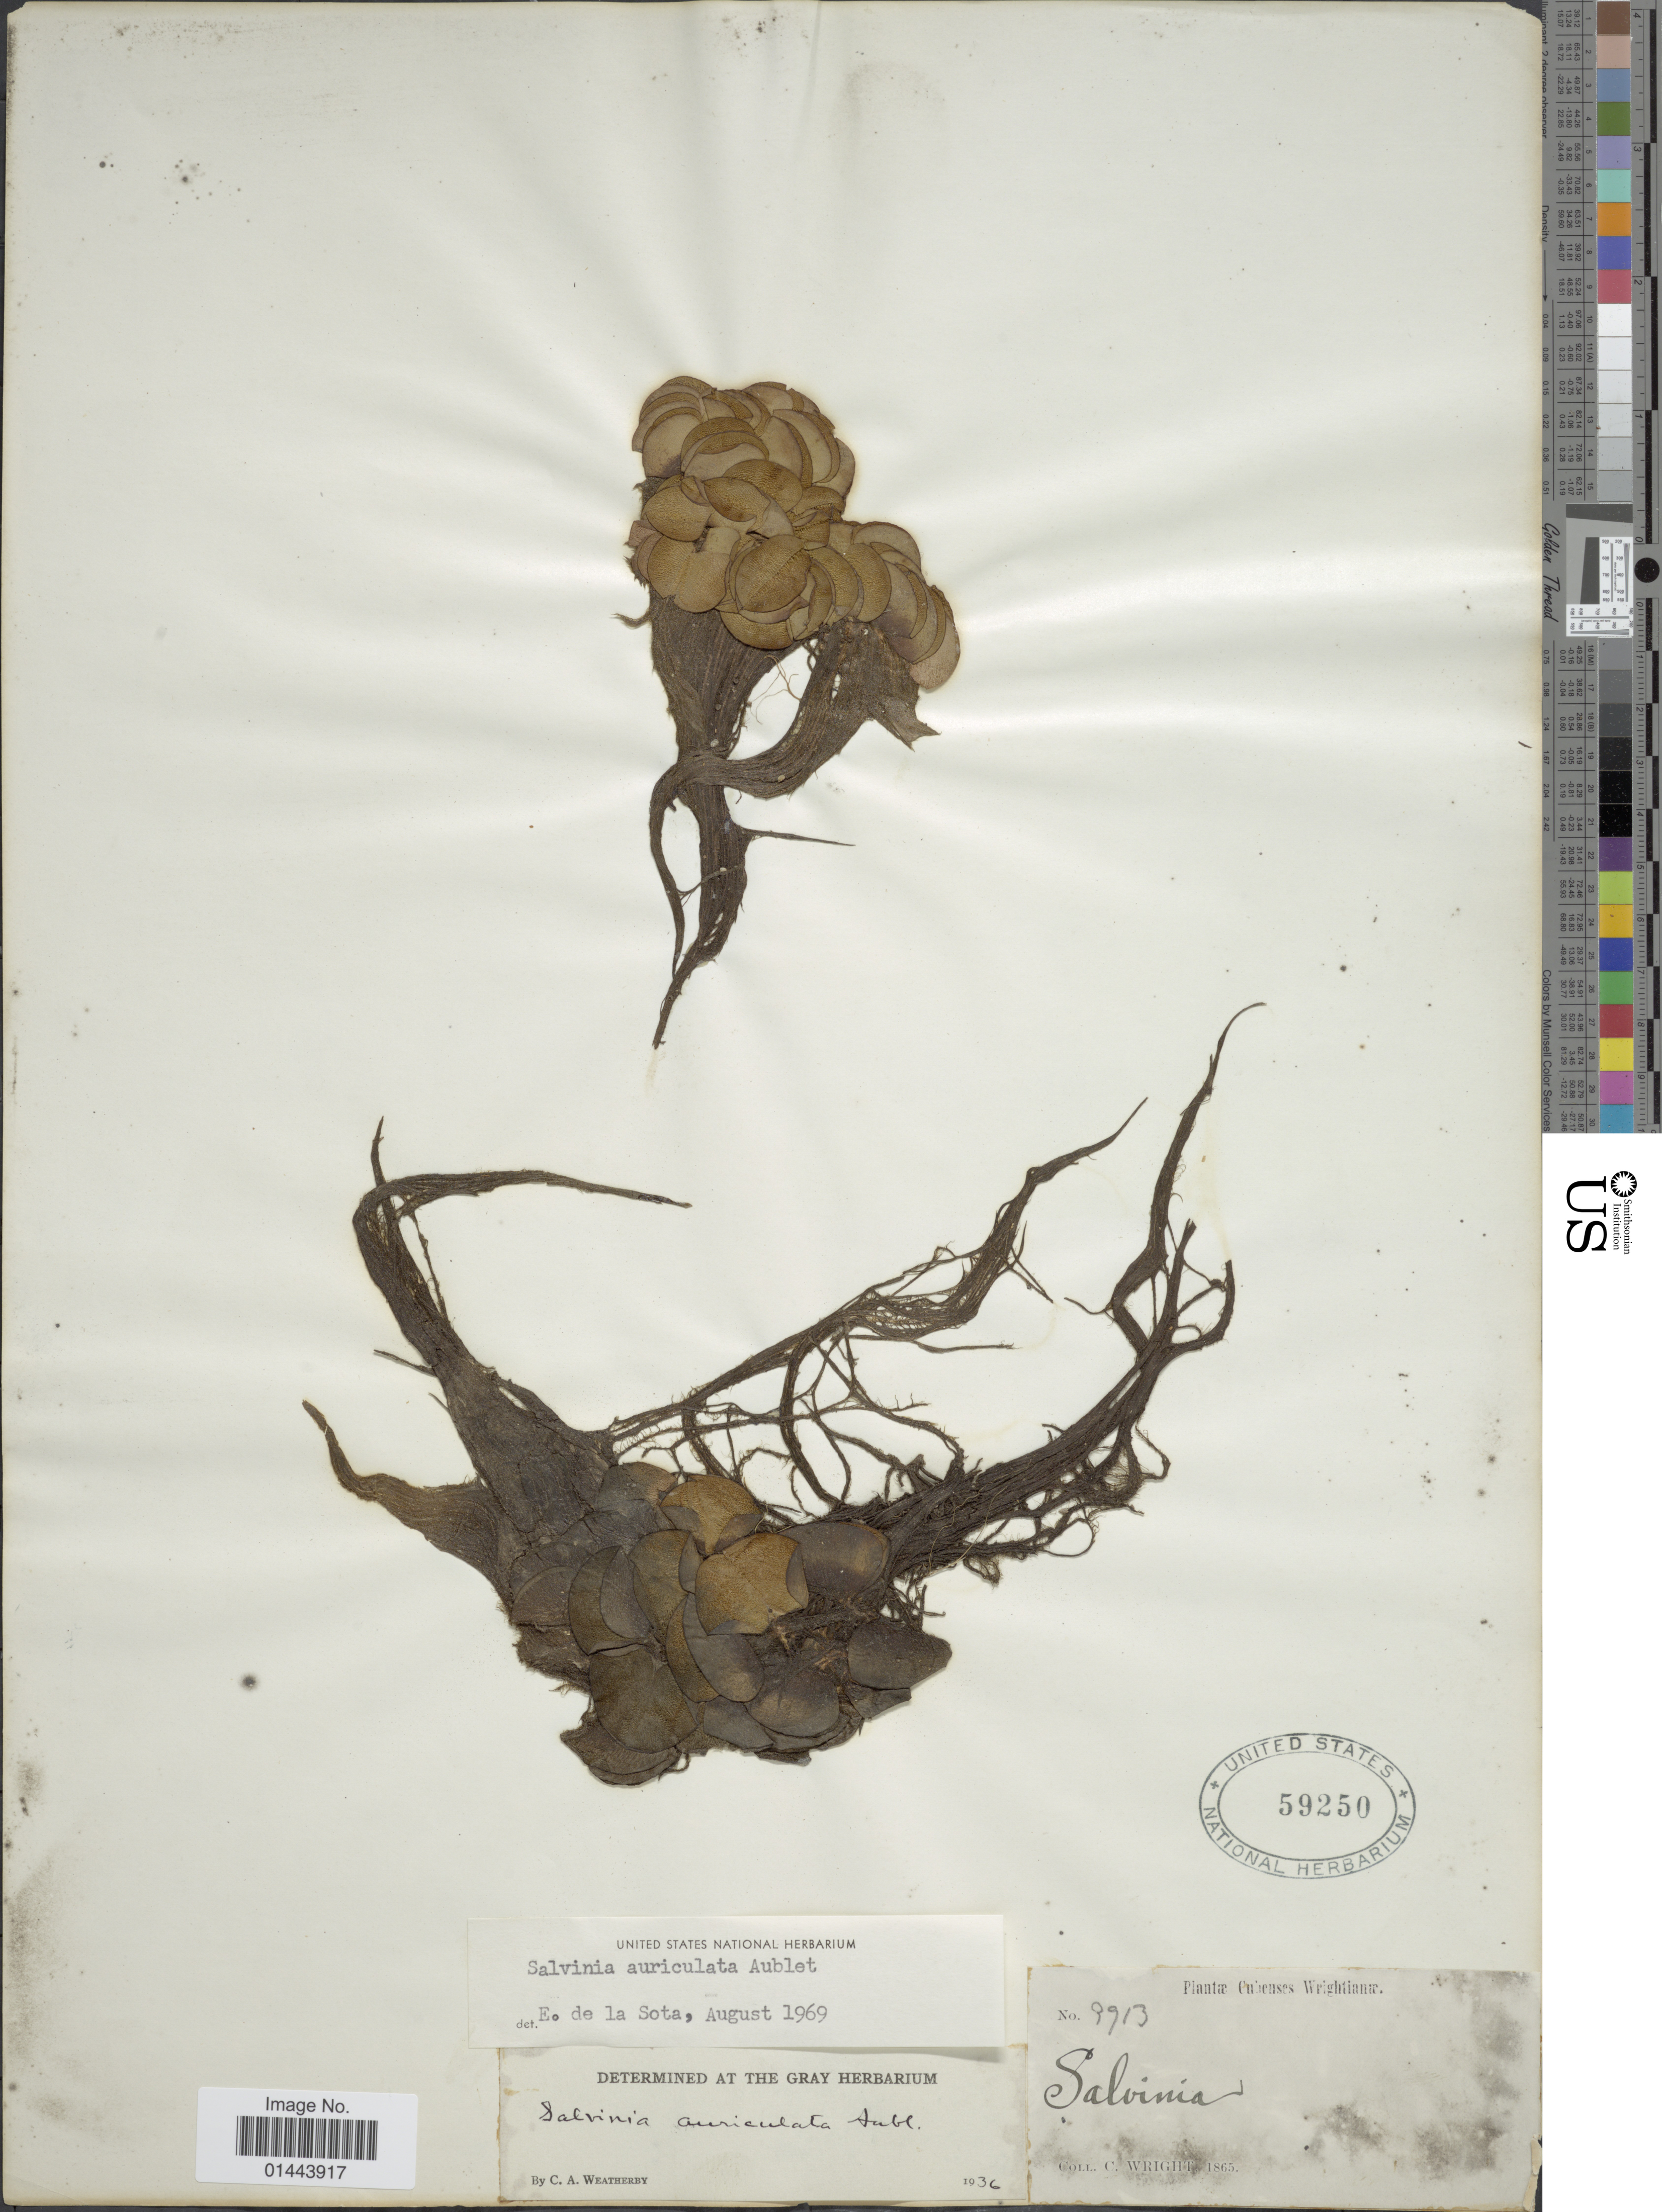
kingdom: Plantae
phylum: Tracheophyta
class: Polypodiopsida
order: Salviniales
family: Salviniaceae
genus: Salvinia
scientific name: Salvinia auriculata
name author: Aubl.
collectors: C. Wright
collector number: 3913*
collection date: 1865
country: Cuba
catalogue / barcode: US 59250